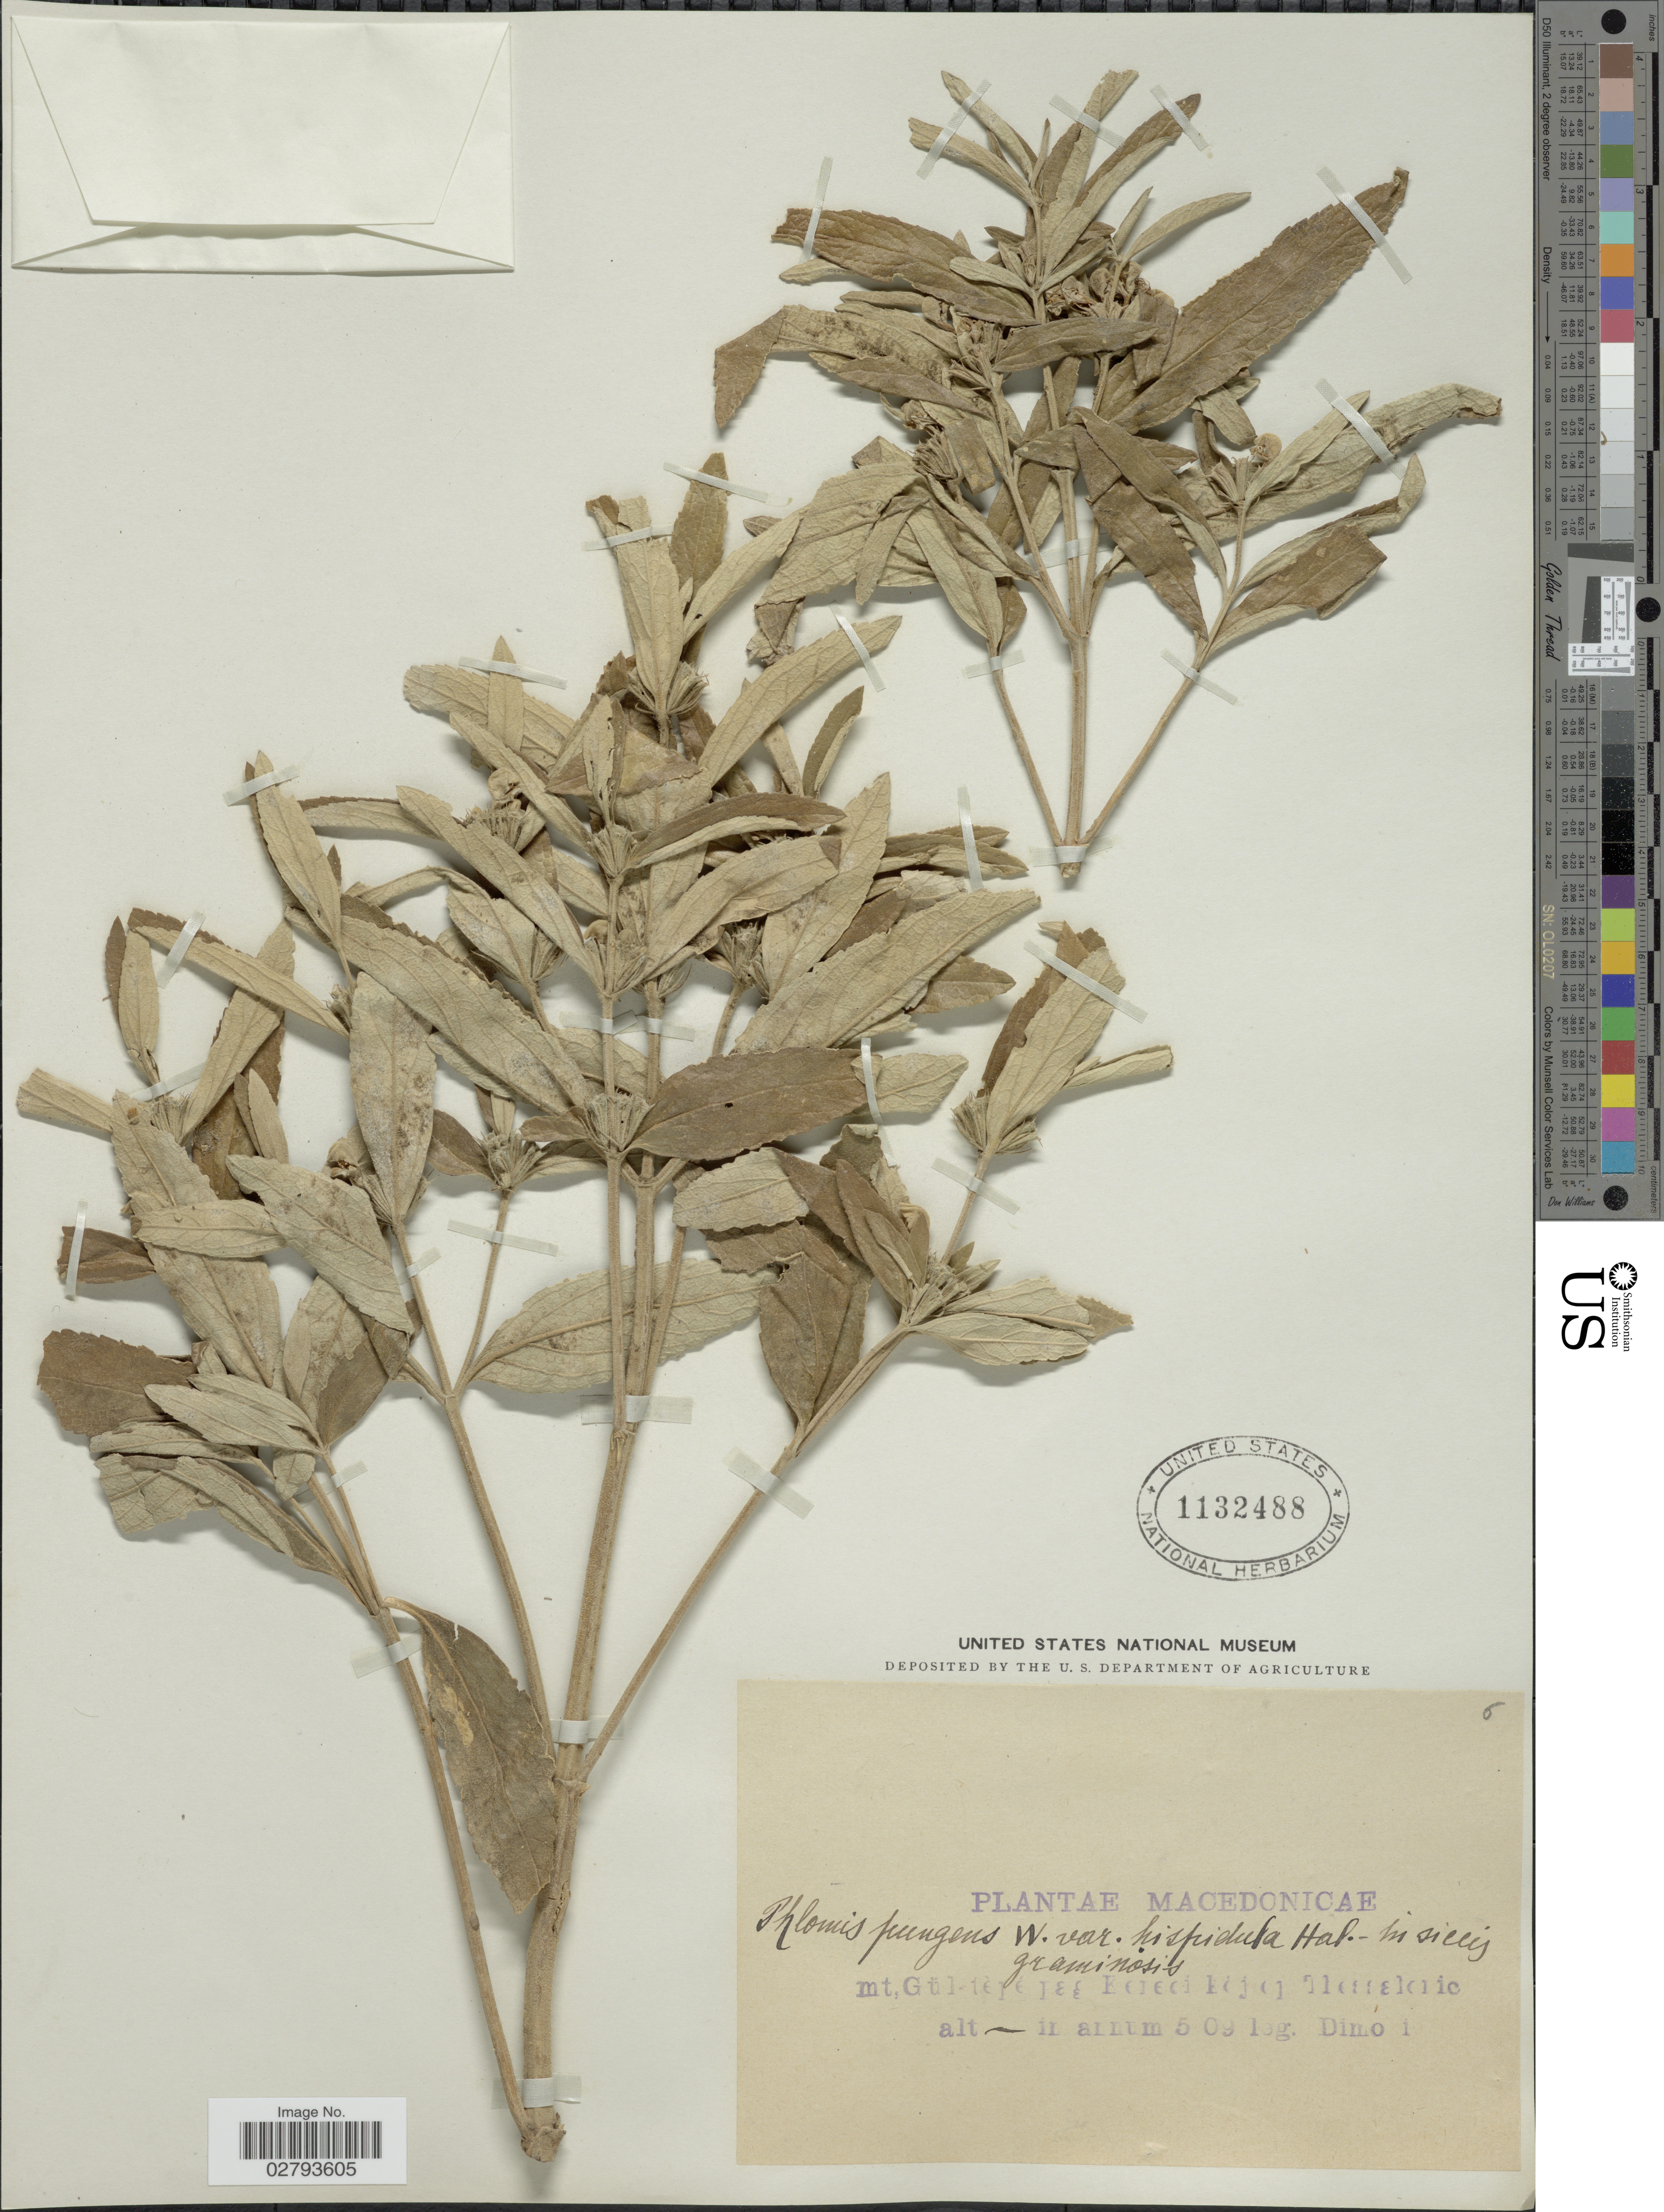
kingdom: Plantae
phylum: Tracheophyta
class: Magnoliopsida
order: Lamiales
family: Lamiaceae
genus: Phlomis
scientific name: Phlomis herba-venti subsp. pungens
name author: Maire ex DeFilipps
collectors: -. Dimonie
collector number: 6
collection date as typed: Transcribed d/m/y: /5/9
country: North Macedonia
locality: Mt.Gül-tèpe pag Keredj Kojol Thessalonie.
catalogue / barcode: US 1132488